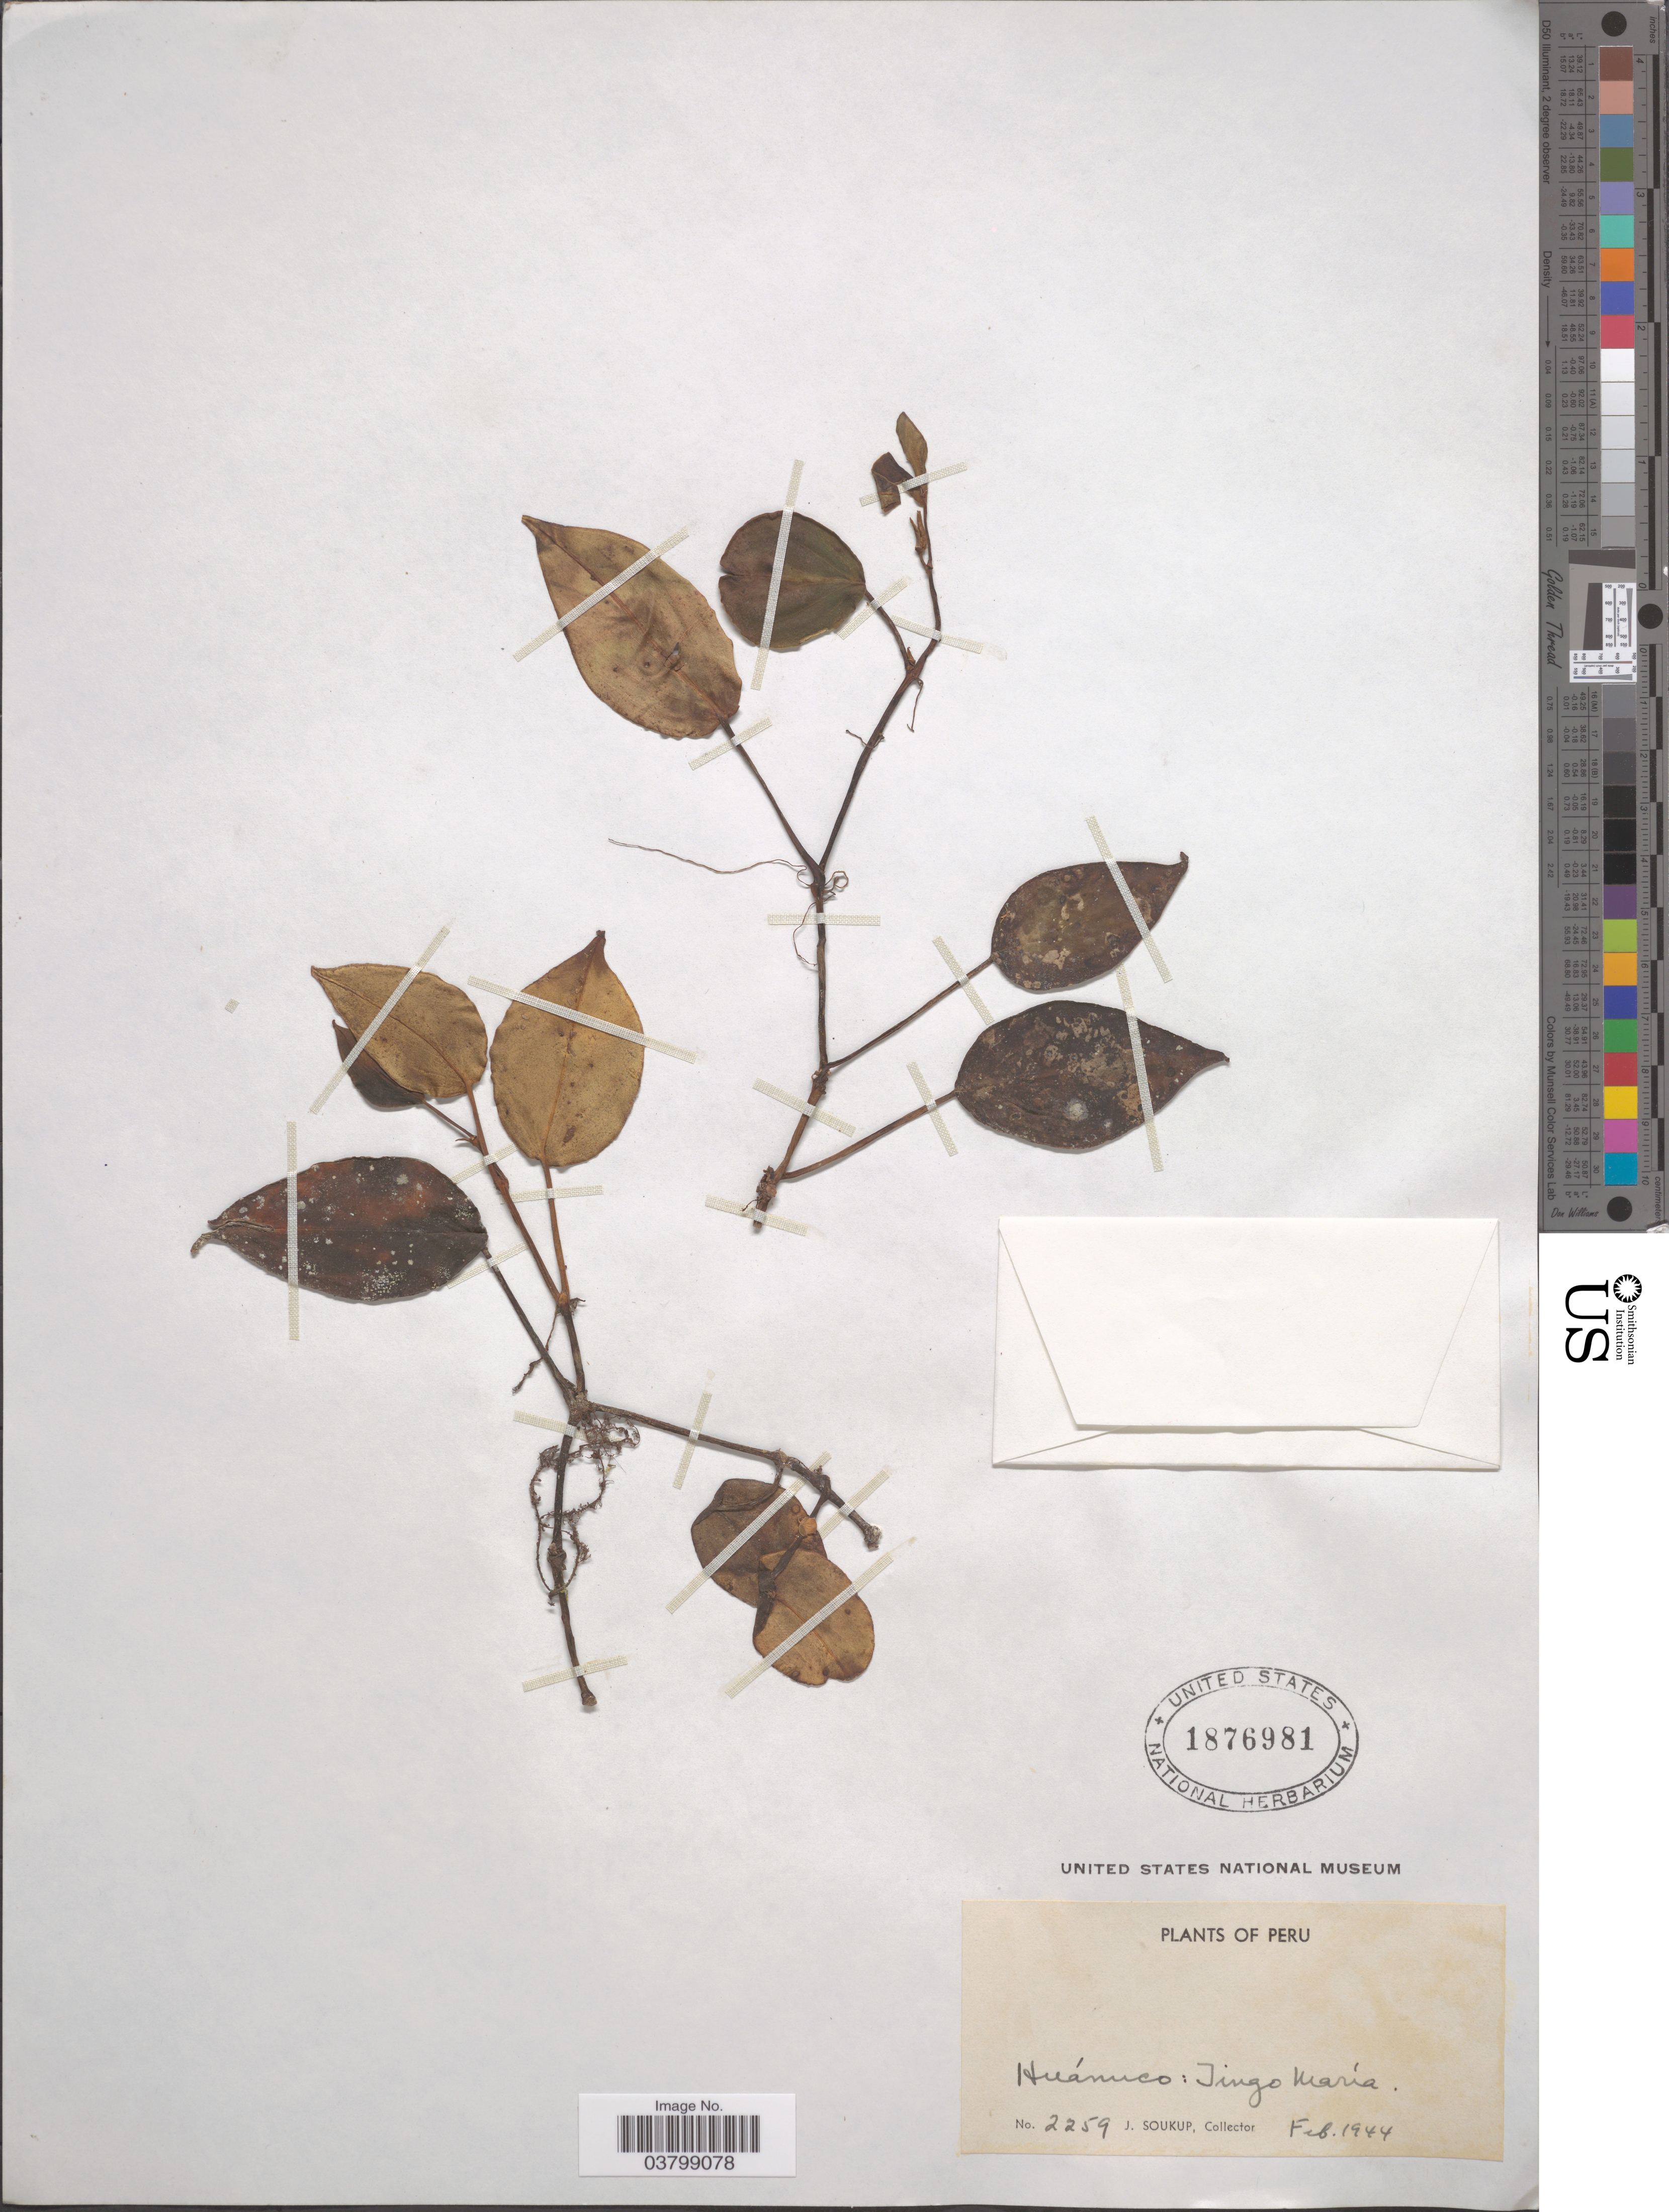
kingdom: Plantae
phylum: Tracheophyta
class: Magnoliopsida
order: Piperales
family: Piperaceae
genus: Peperomia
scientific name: Peperomia sp.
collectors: J. Soukup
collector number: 2259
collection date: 1944-02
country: Peru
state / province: Huánuco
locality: Tingo María.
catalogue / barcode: US 1876981